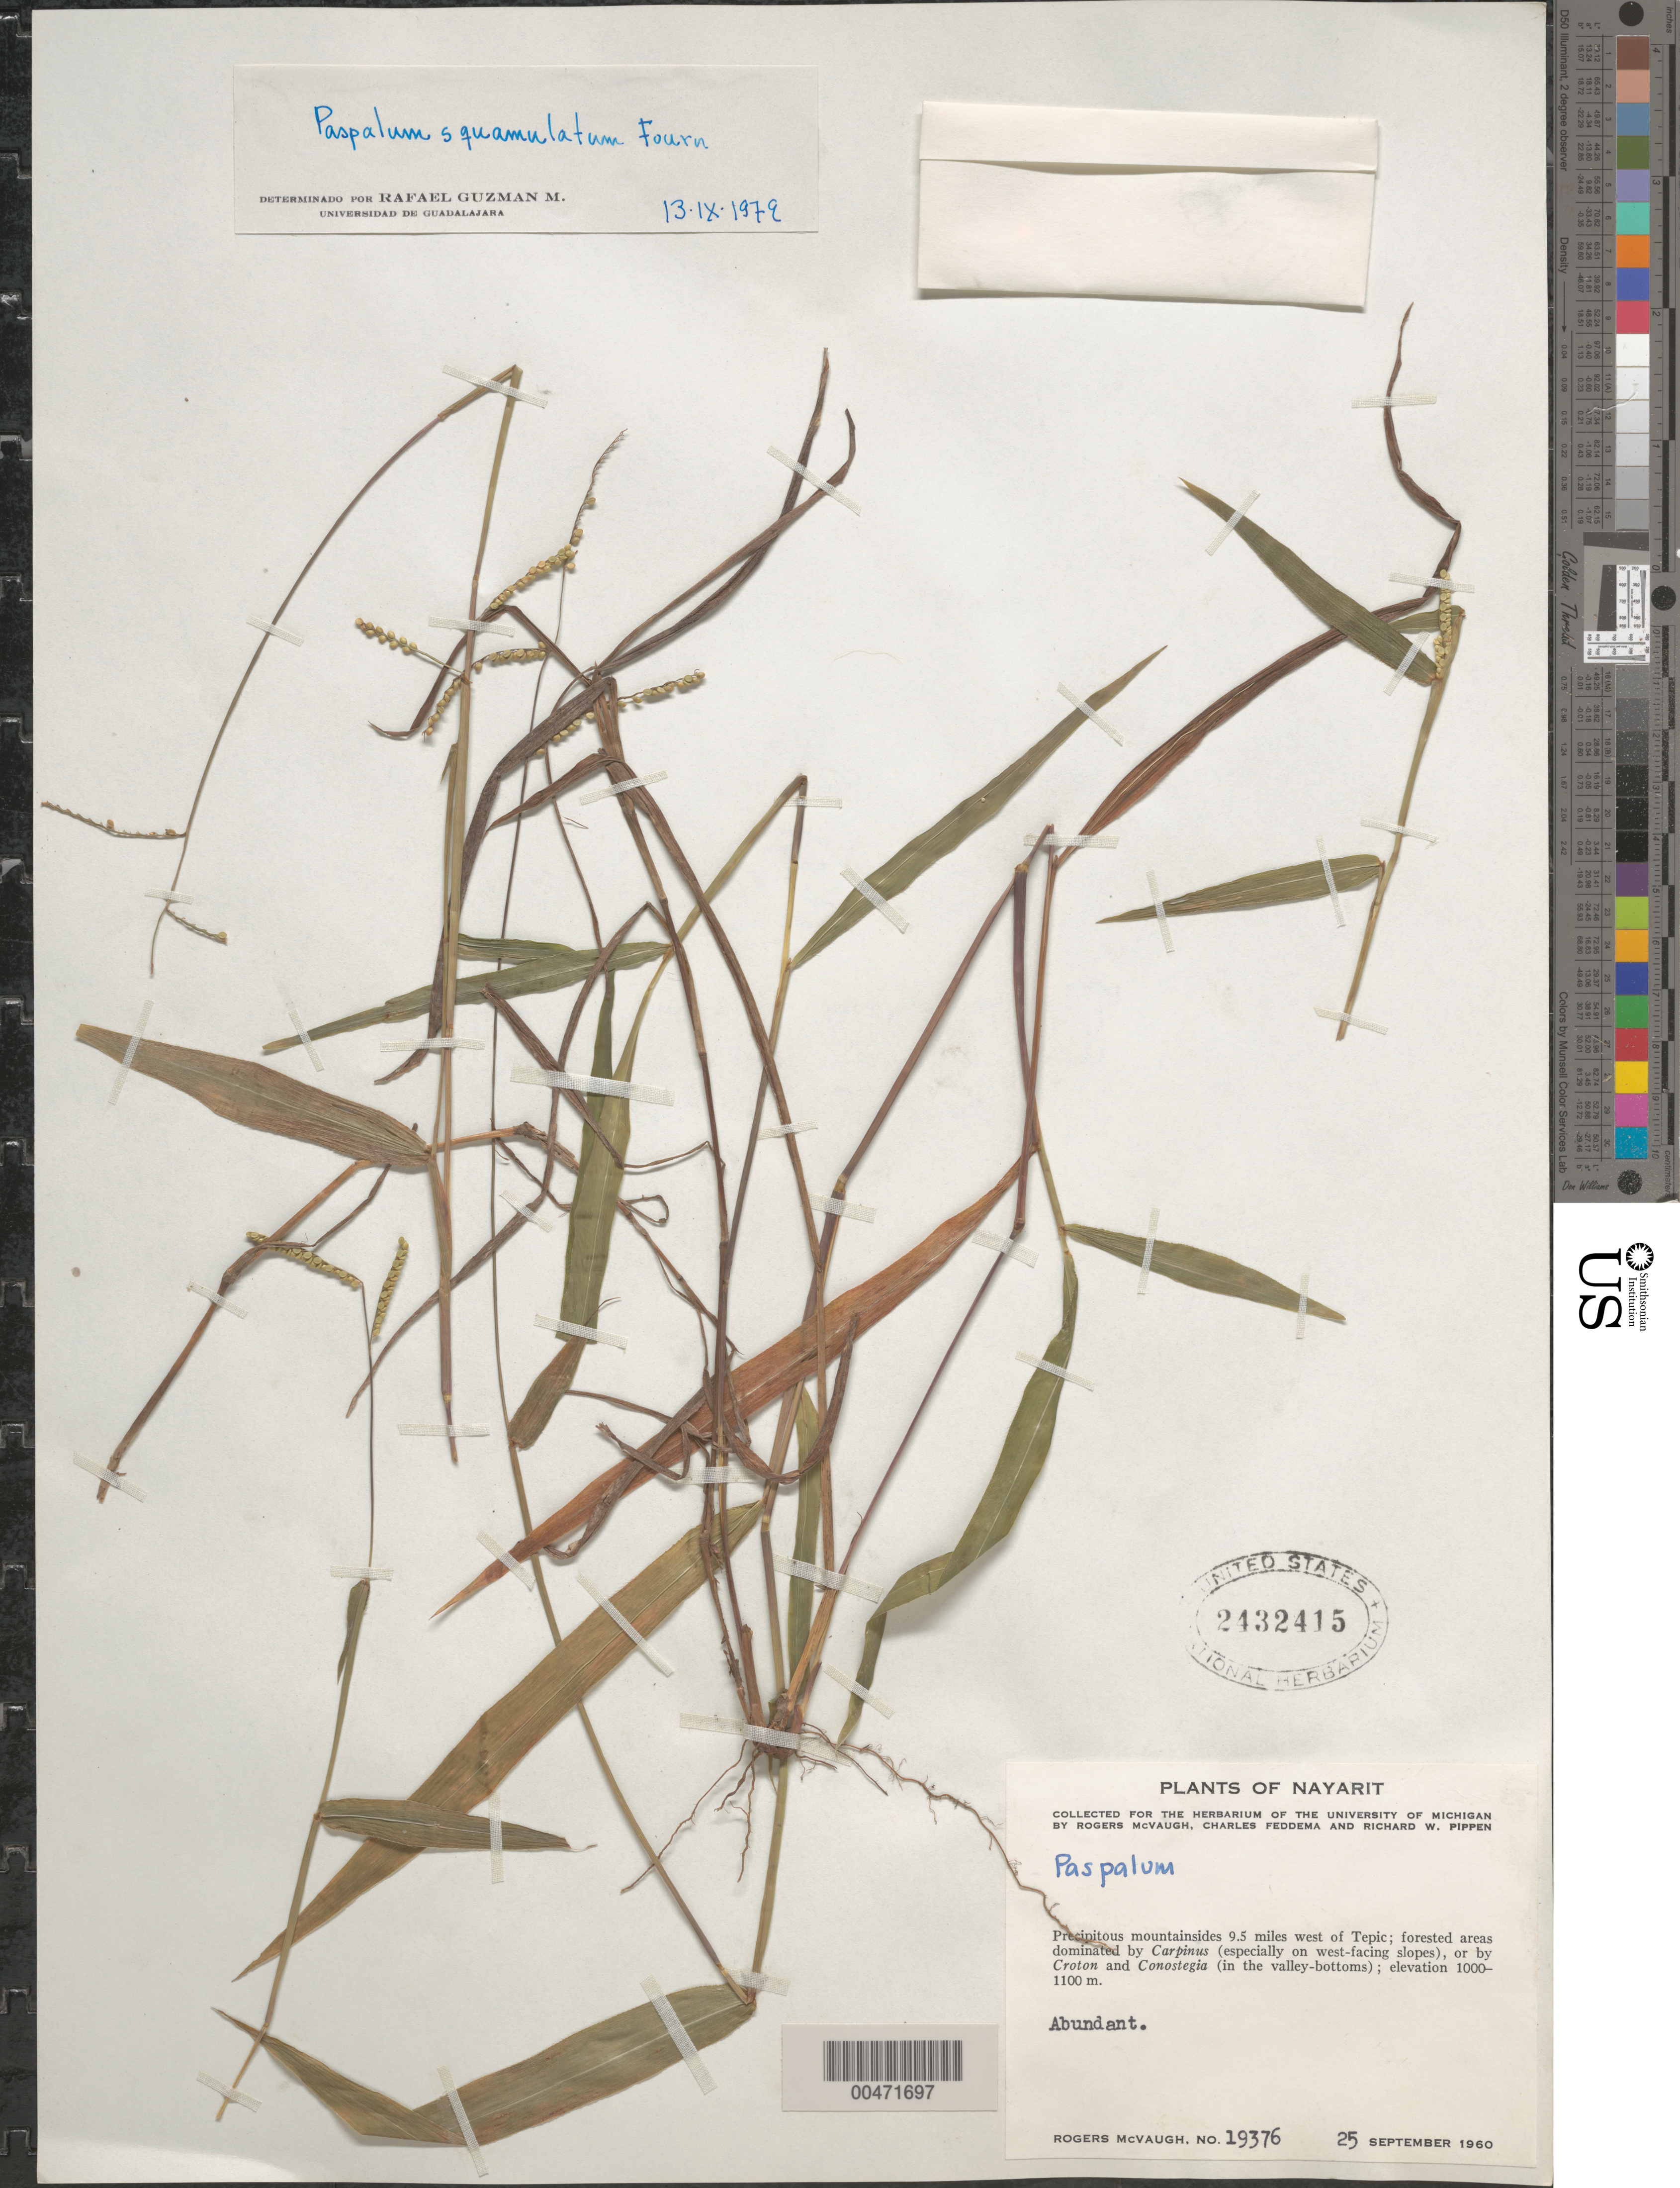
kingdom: Plantae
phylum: Tracheophyta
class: Liliopsida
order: Poales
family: Poaceae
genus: Paspalum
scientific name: Paspalum squamulatum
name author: E. Fourn.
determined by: Guzman-M., R.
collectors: R. McVaugh, C. Feddema & R. W. Pippen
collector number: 19376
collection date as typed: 25 Sep 1960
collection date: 1960-09-25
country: Mexico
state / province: Nayarit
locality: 9.5 mi W of Tepic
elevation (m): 1000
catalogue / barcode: US 2432415